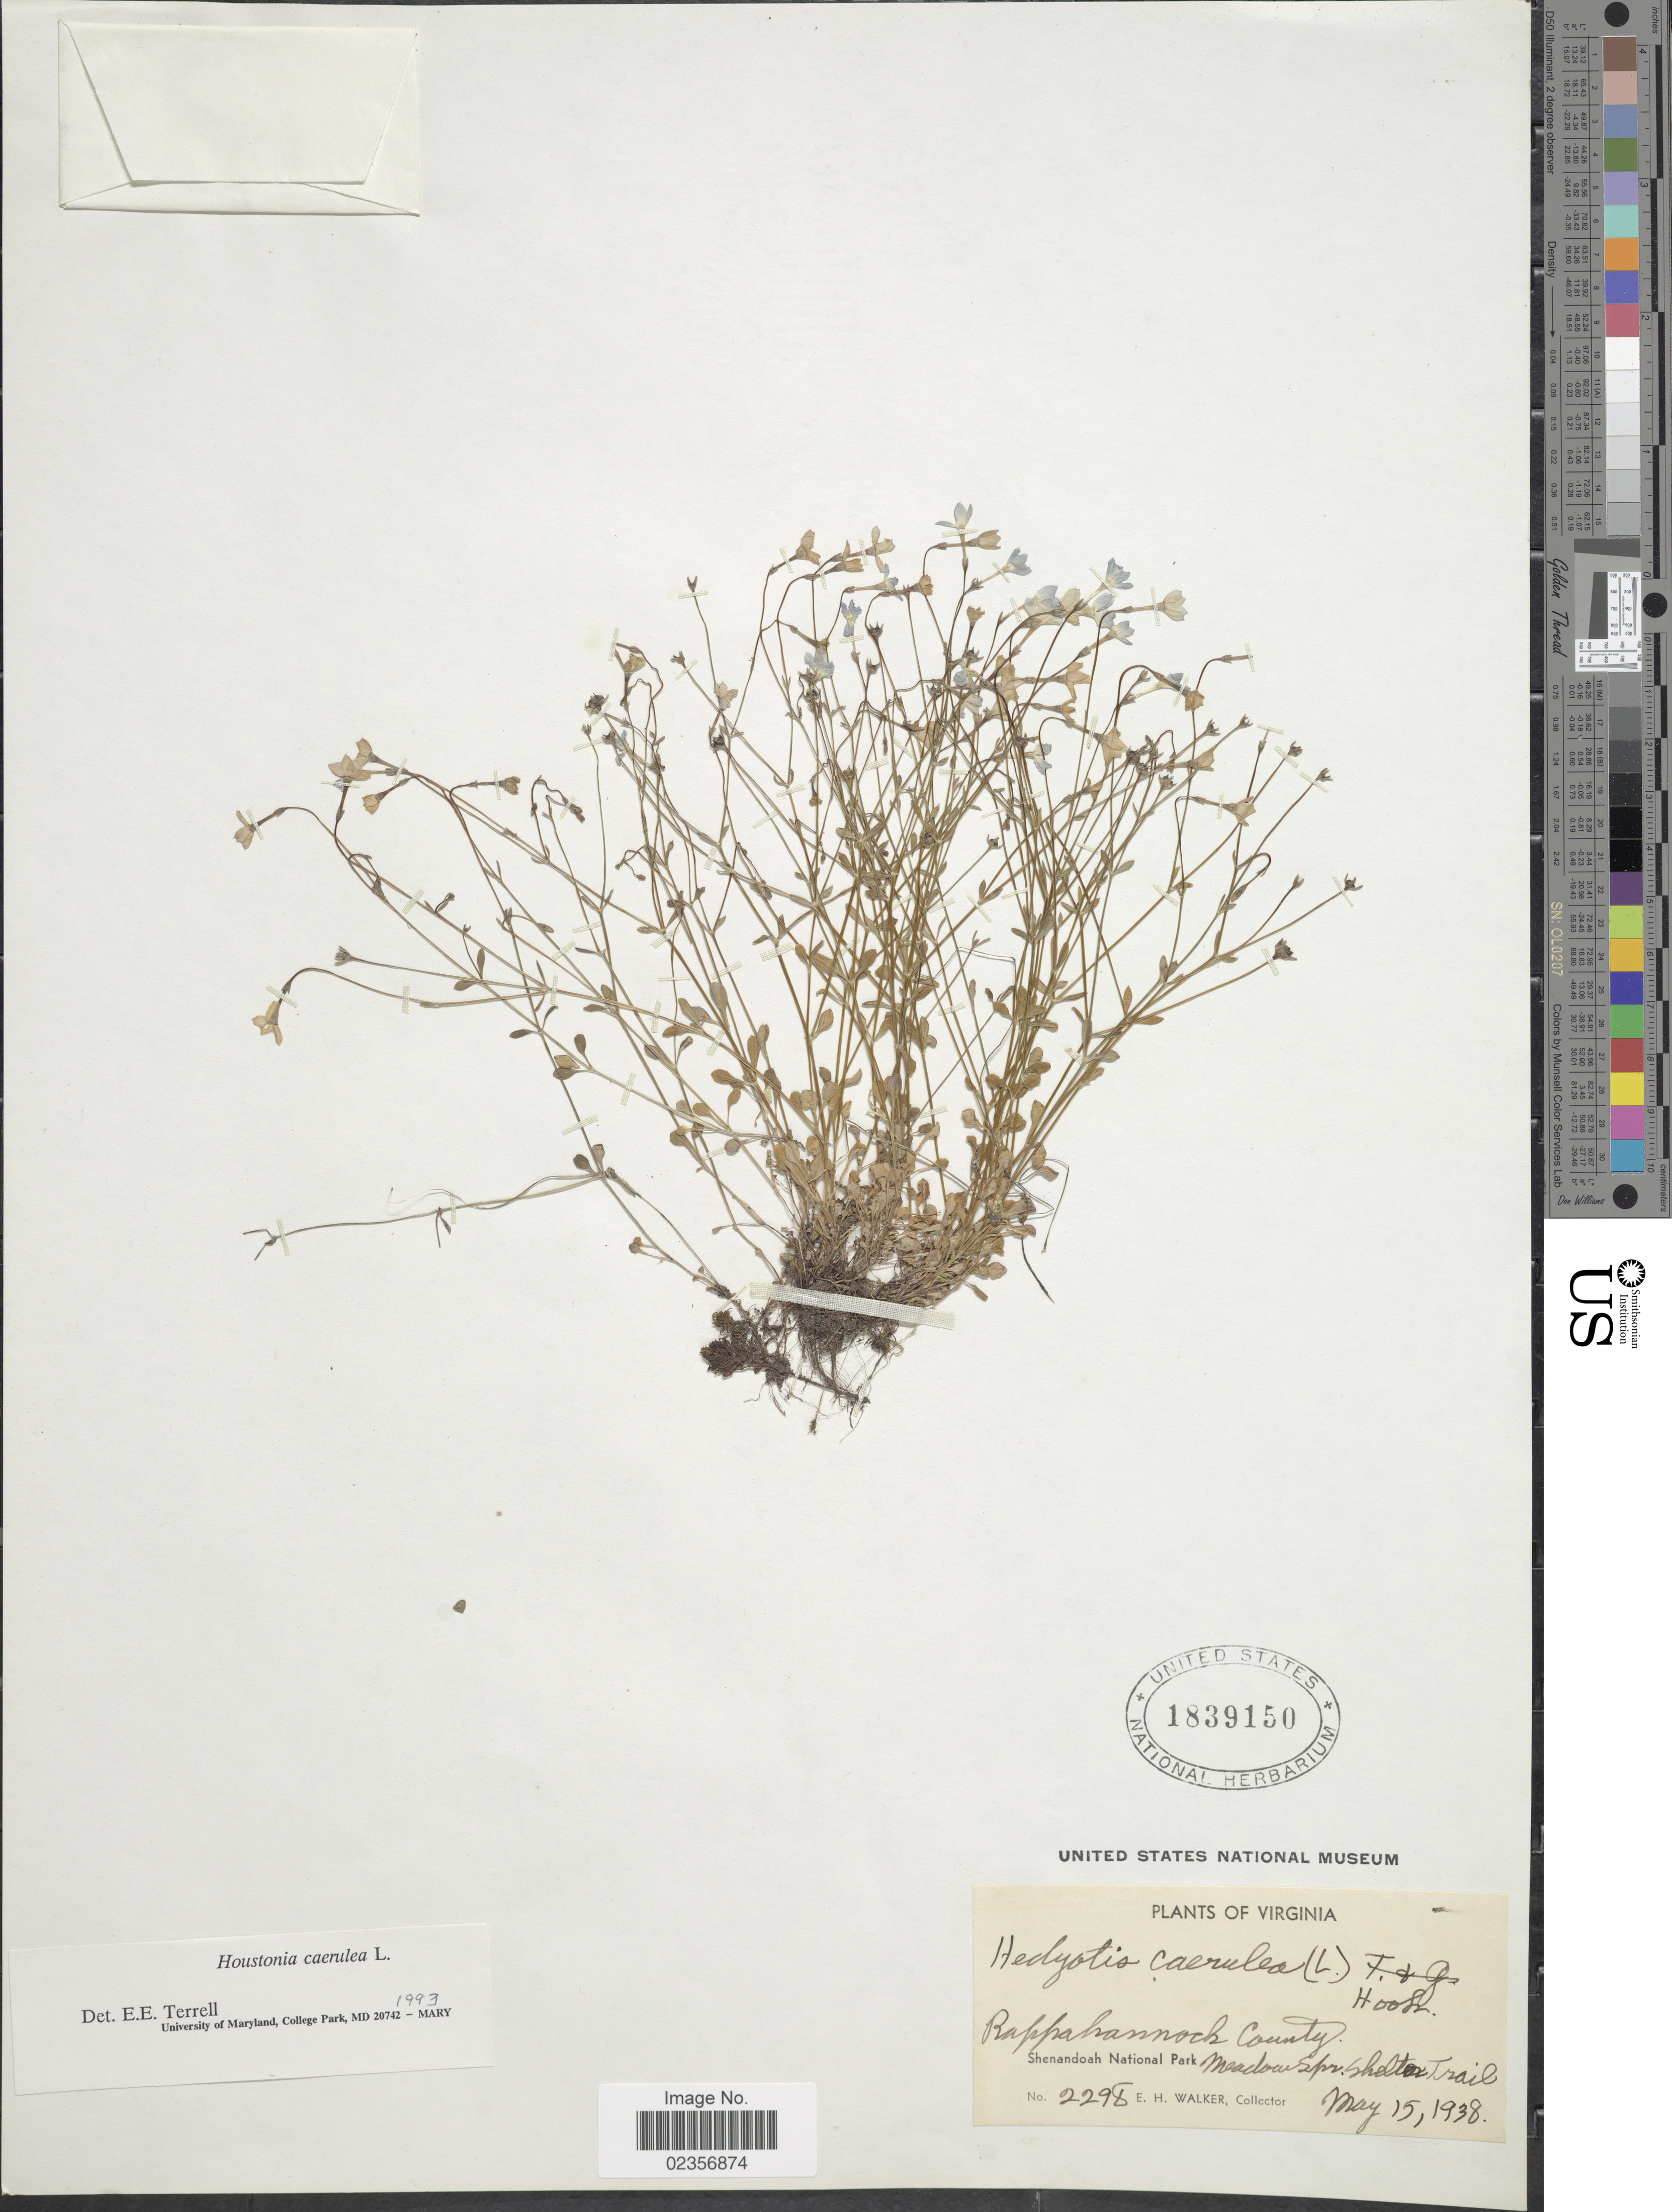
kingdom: Plantae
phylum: Tracheophyta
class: Magnoliopsida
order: Gentianales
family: Rubiaceae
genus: Houstonia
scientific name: Houstonia caerulea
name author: L.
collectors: E. H. Walker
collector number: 2298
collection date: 1938-05-15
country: United States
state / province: Virginia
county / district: Rappahannock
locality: Rappahannock County, Shenandoah National Park, Meadow Spr. Shelter Trail.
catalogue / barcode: US 1839150